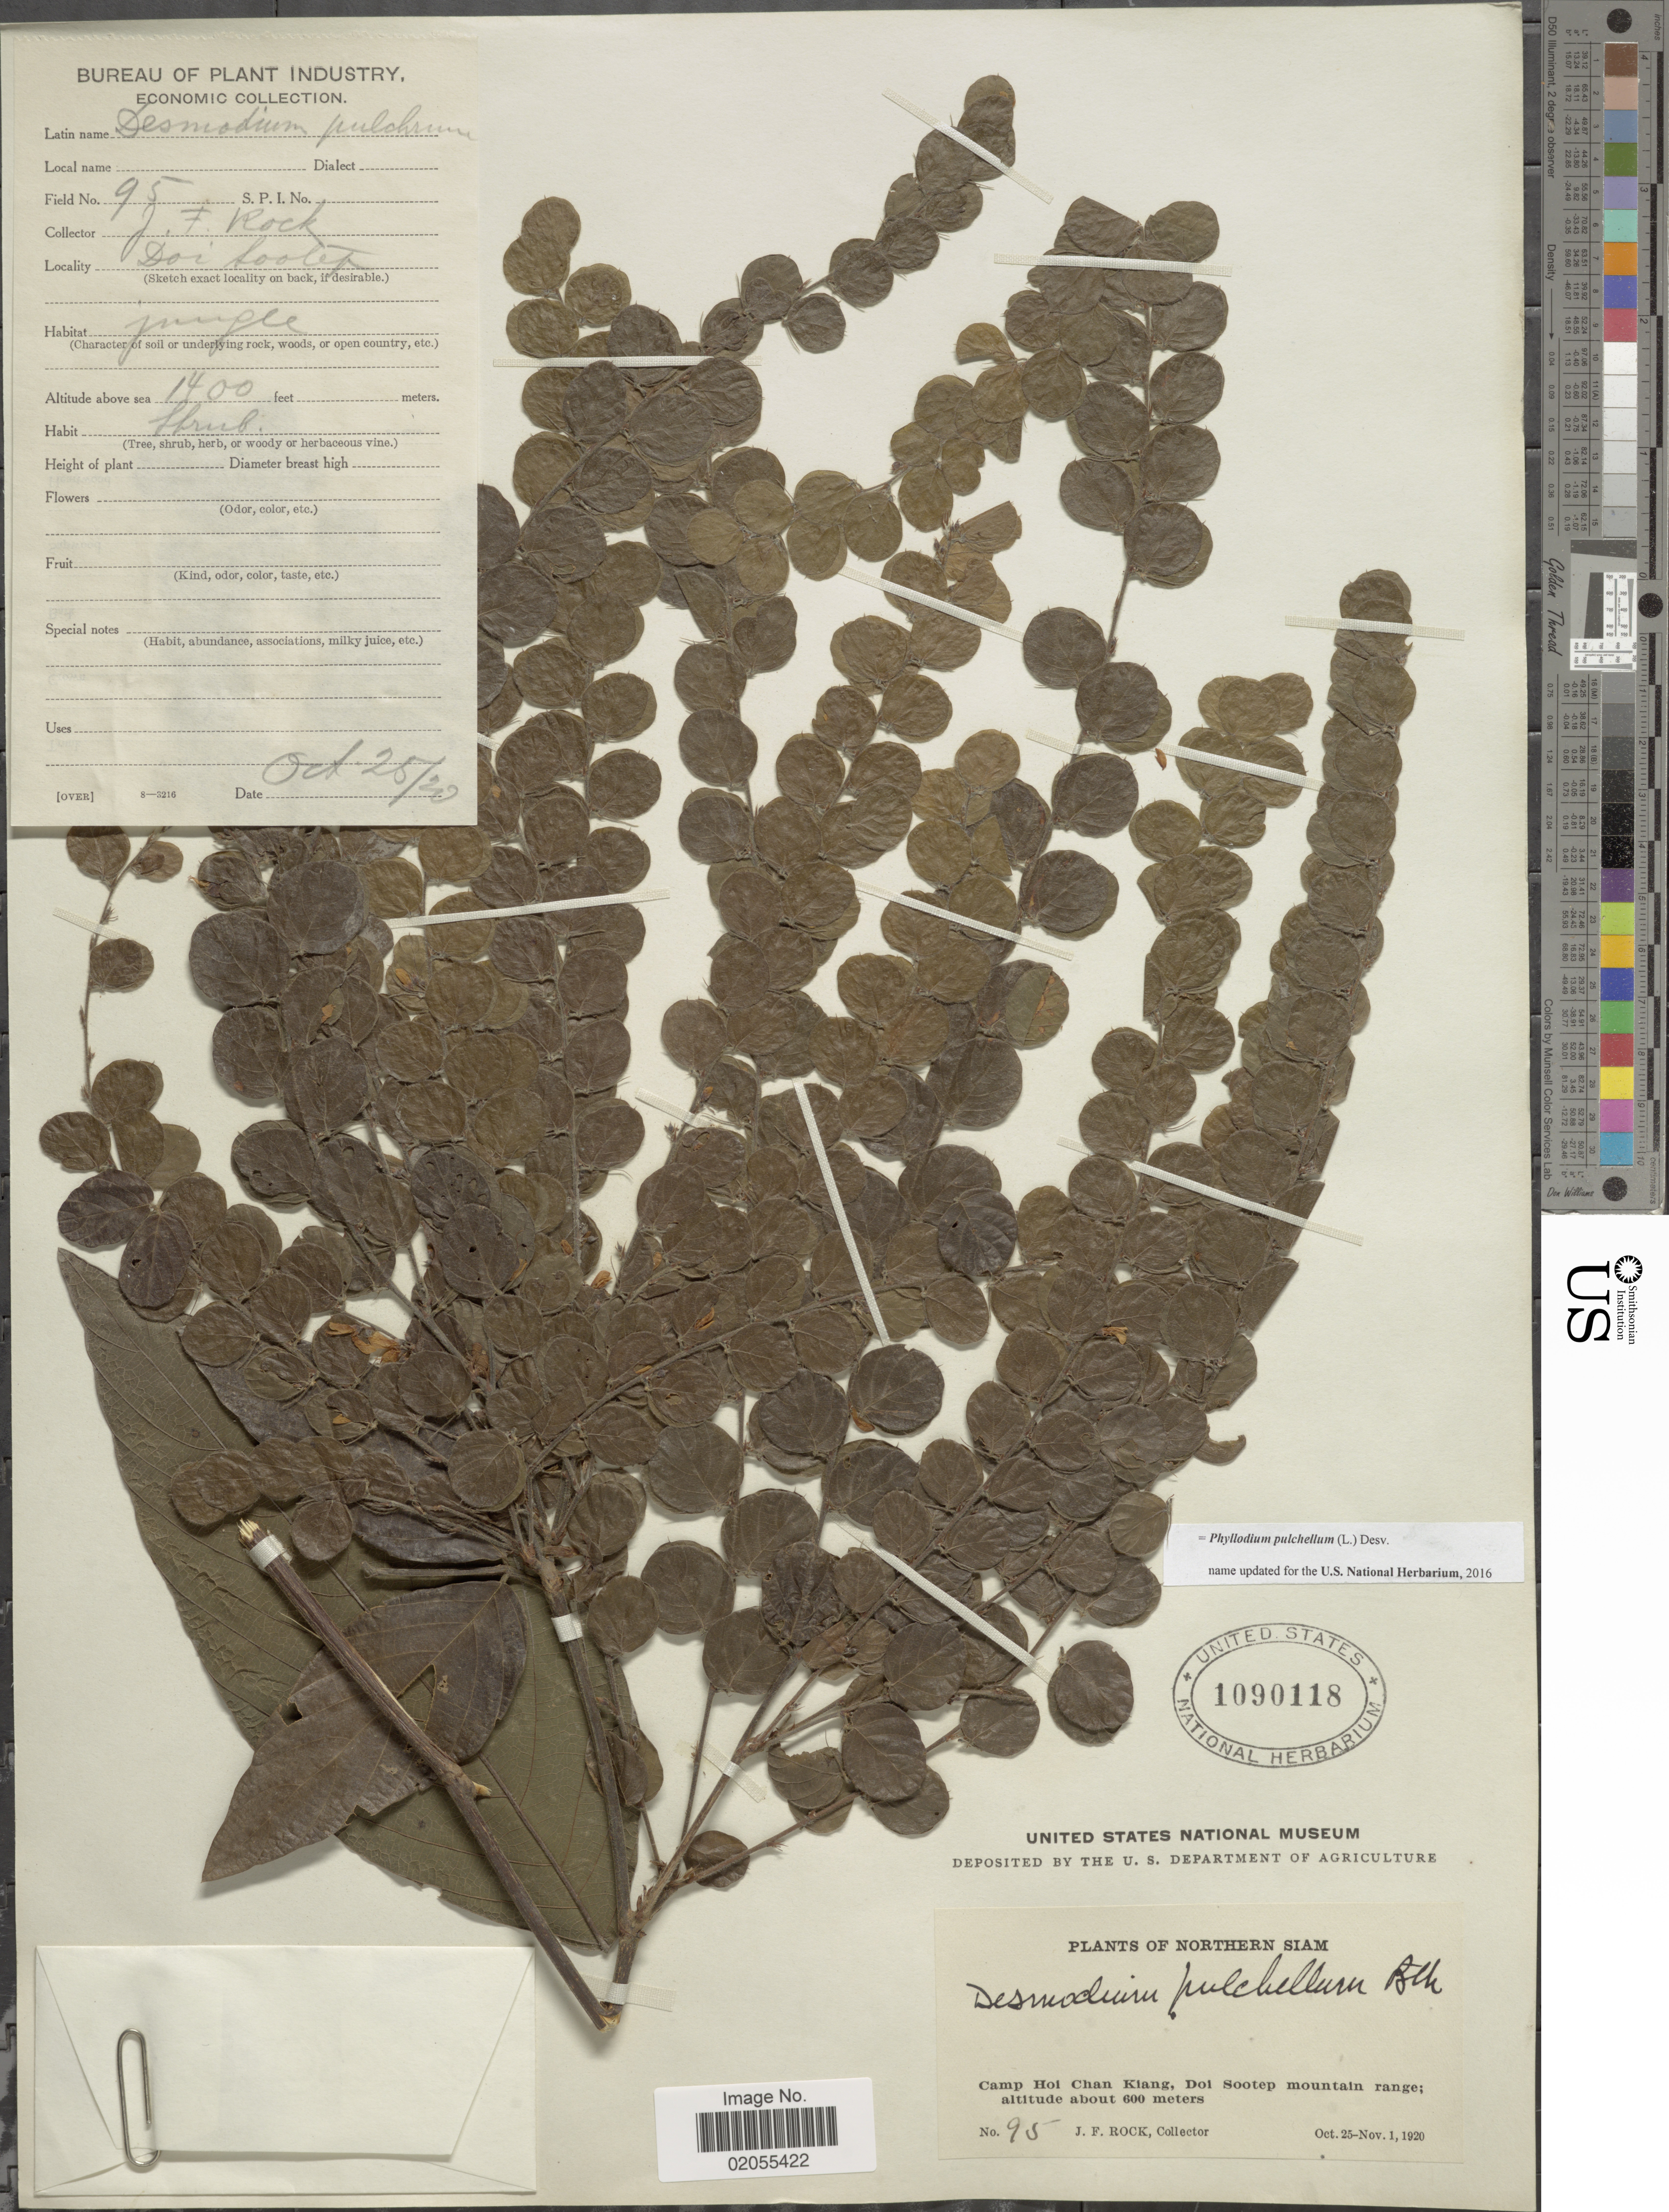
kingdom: Plantae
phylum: Tracheophyta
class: Magnoliopsida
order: Fabales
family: Fabaceae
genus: Phyllodium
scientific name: Phyllodium pulchellum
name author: (L.) Desv.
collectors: J. Rock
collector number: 95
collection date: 1920-10-25/1920-11-01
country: Thailand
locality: Northern Siam, Camp Hoi Chan Kiang, Doi Sootep mountain range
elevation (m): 600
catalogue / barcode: US 1090118